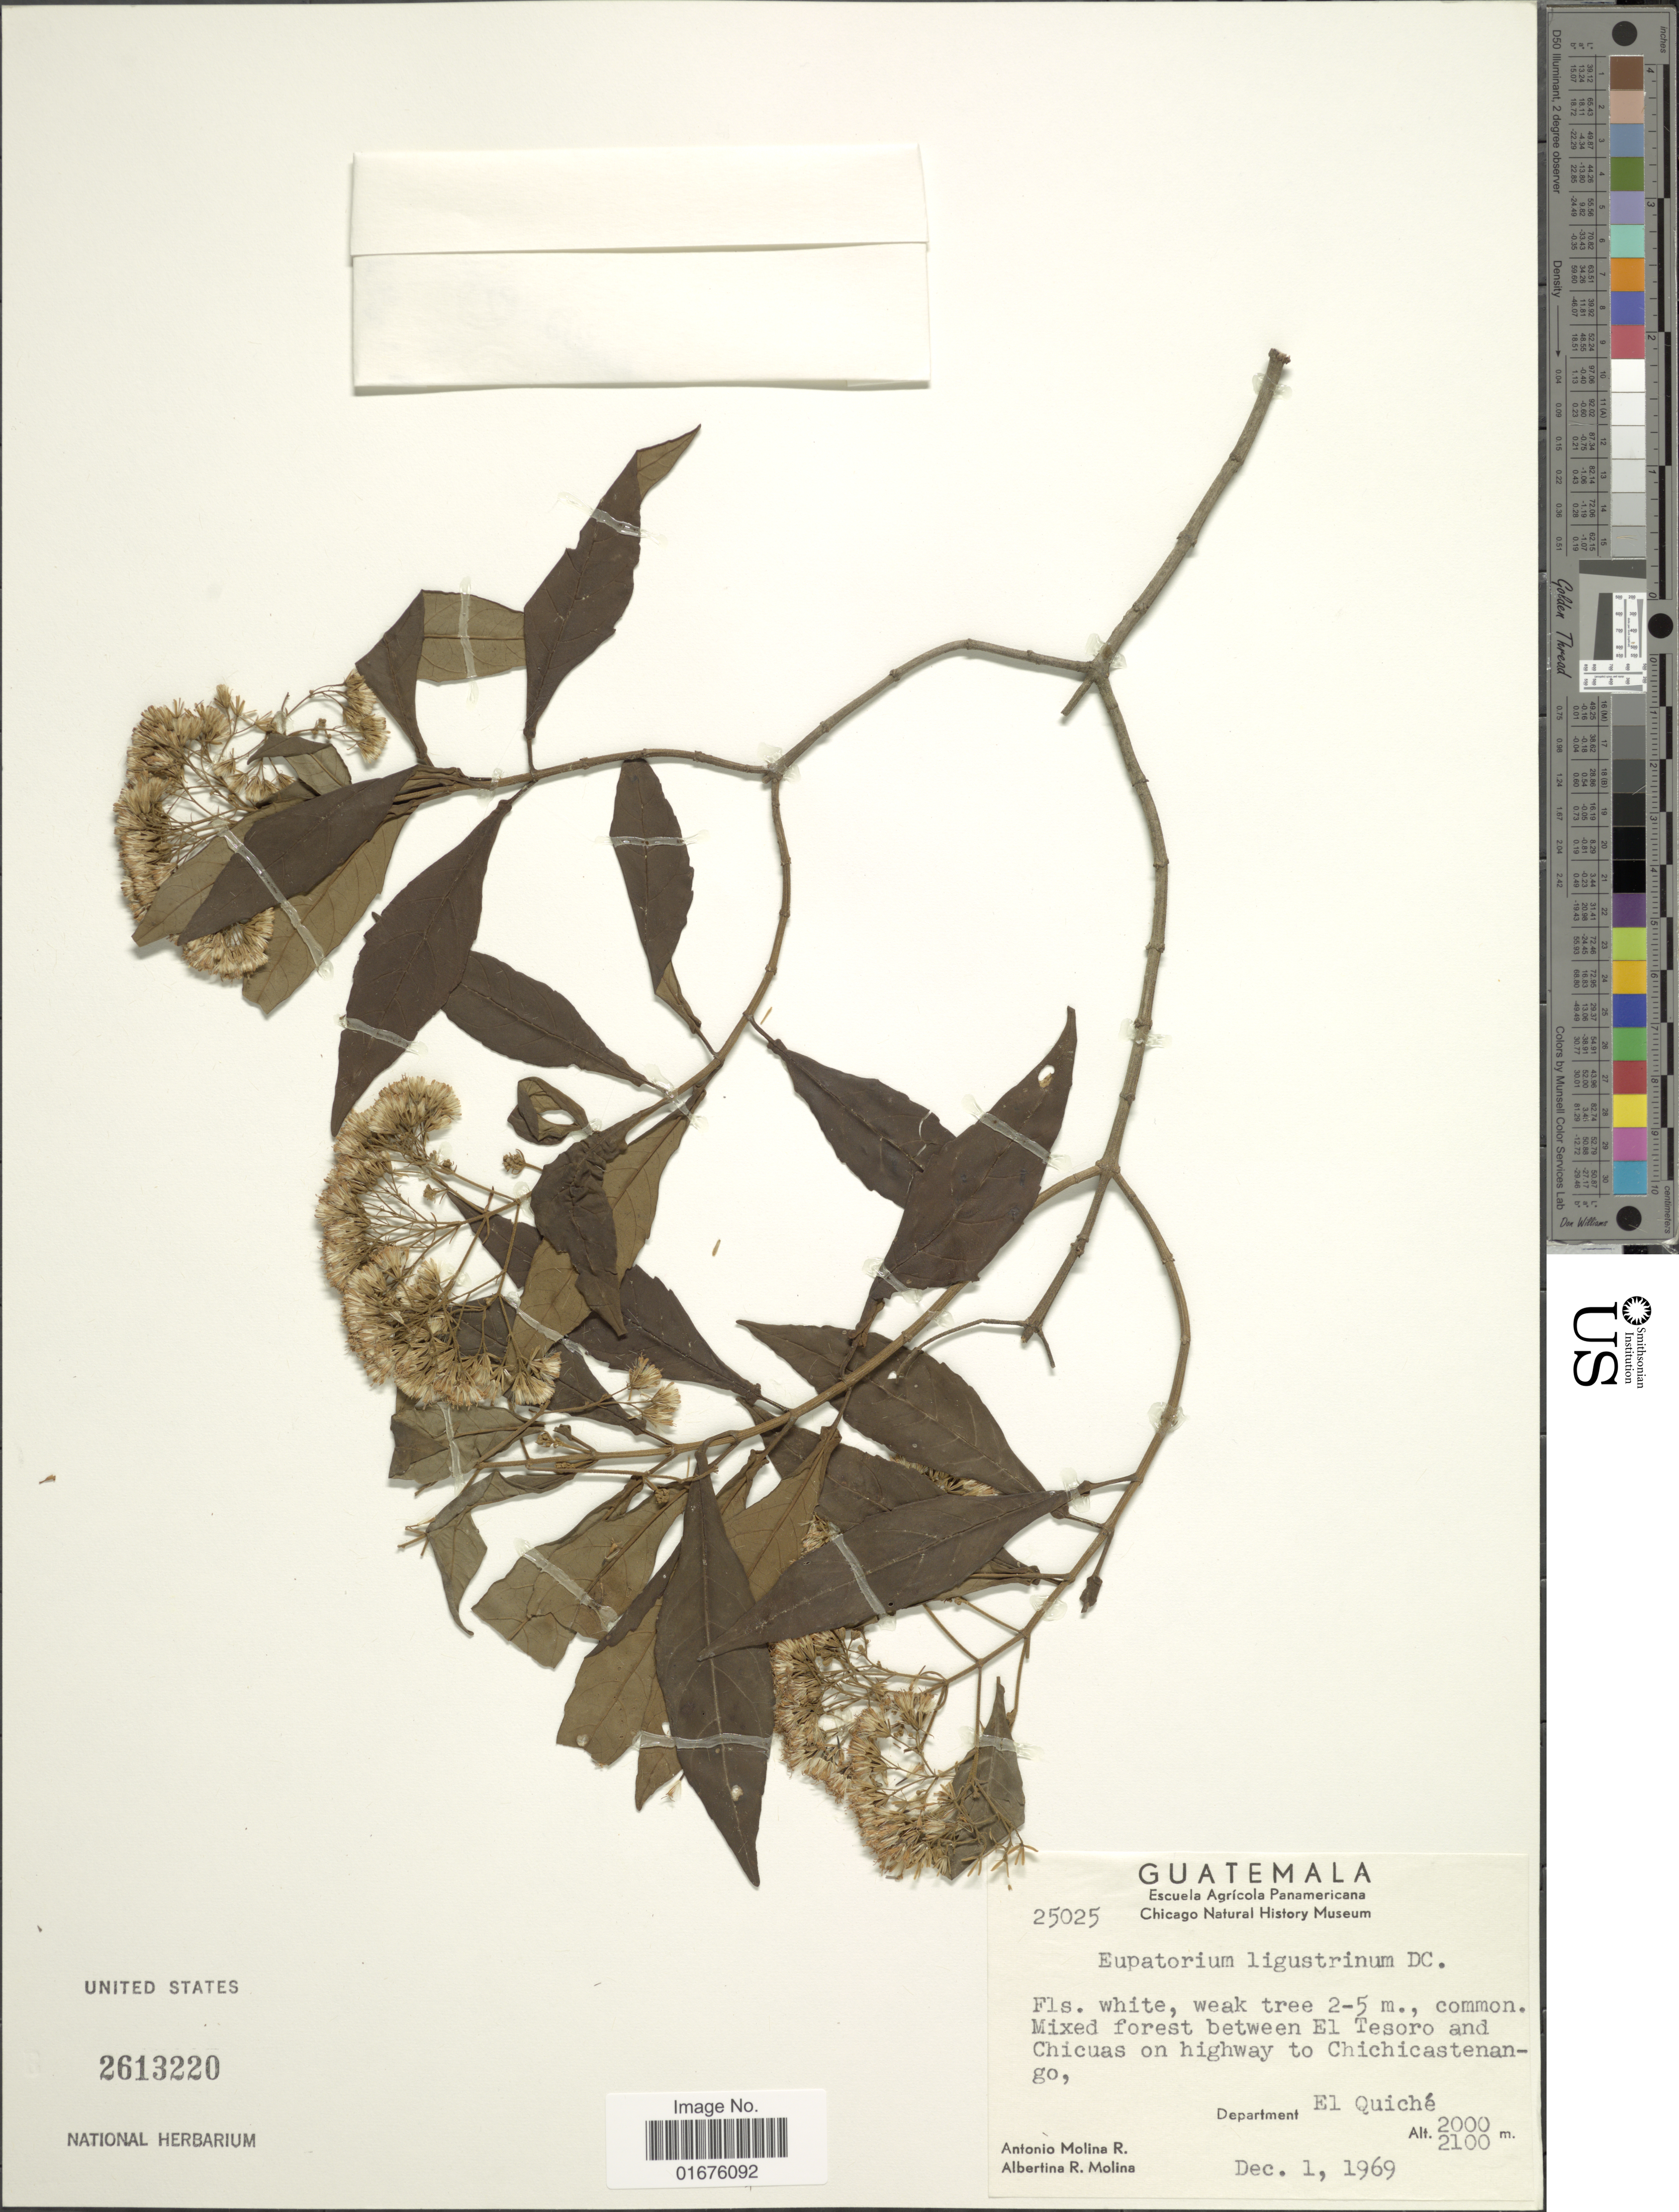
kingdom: Plantae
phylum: Tracheophyta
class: Magnoliopsida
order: Asterales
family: Asteraceae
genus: Ageratina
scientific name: Ageratina ligustrina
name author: (DC.) R.M. King & H. Rob.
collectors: A. Molina R. & A. R. Molina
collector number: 25025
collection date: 1969-12-01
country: Guatemala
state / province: El Quiché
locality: Mixed forest between El Tesoro and Chicuas on highway to Chichicastenango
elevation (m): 2000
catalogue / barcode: US 2613220